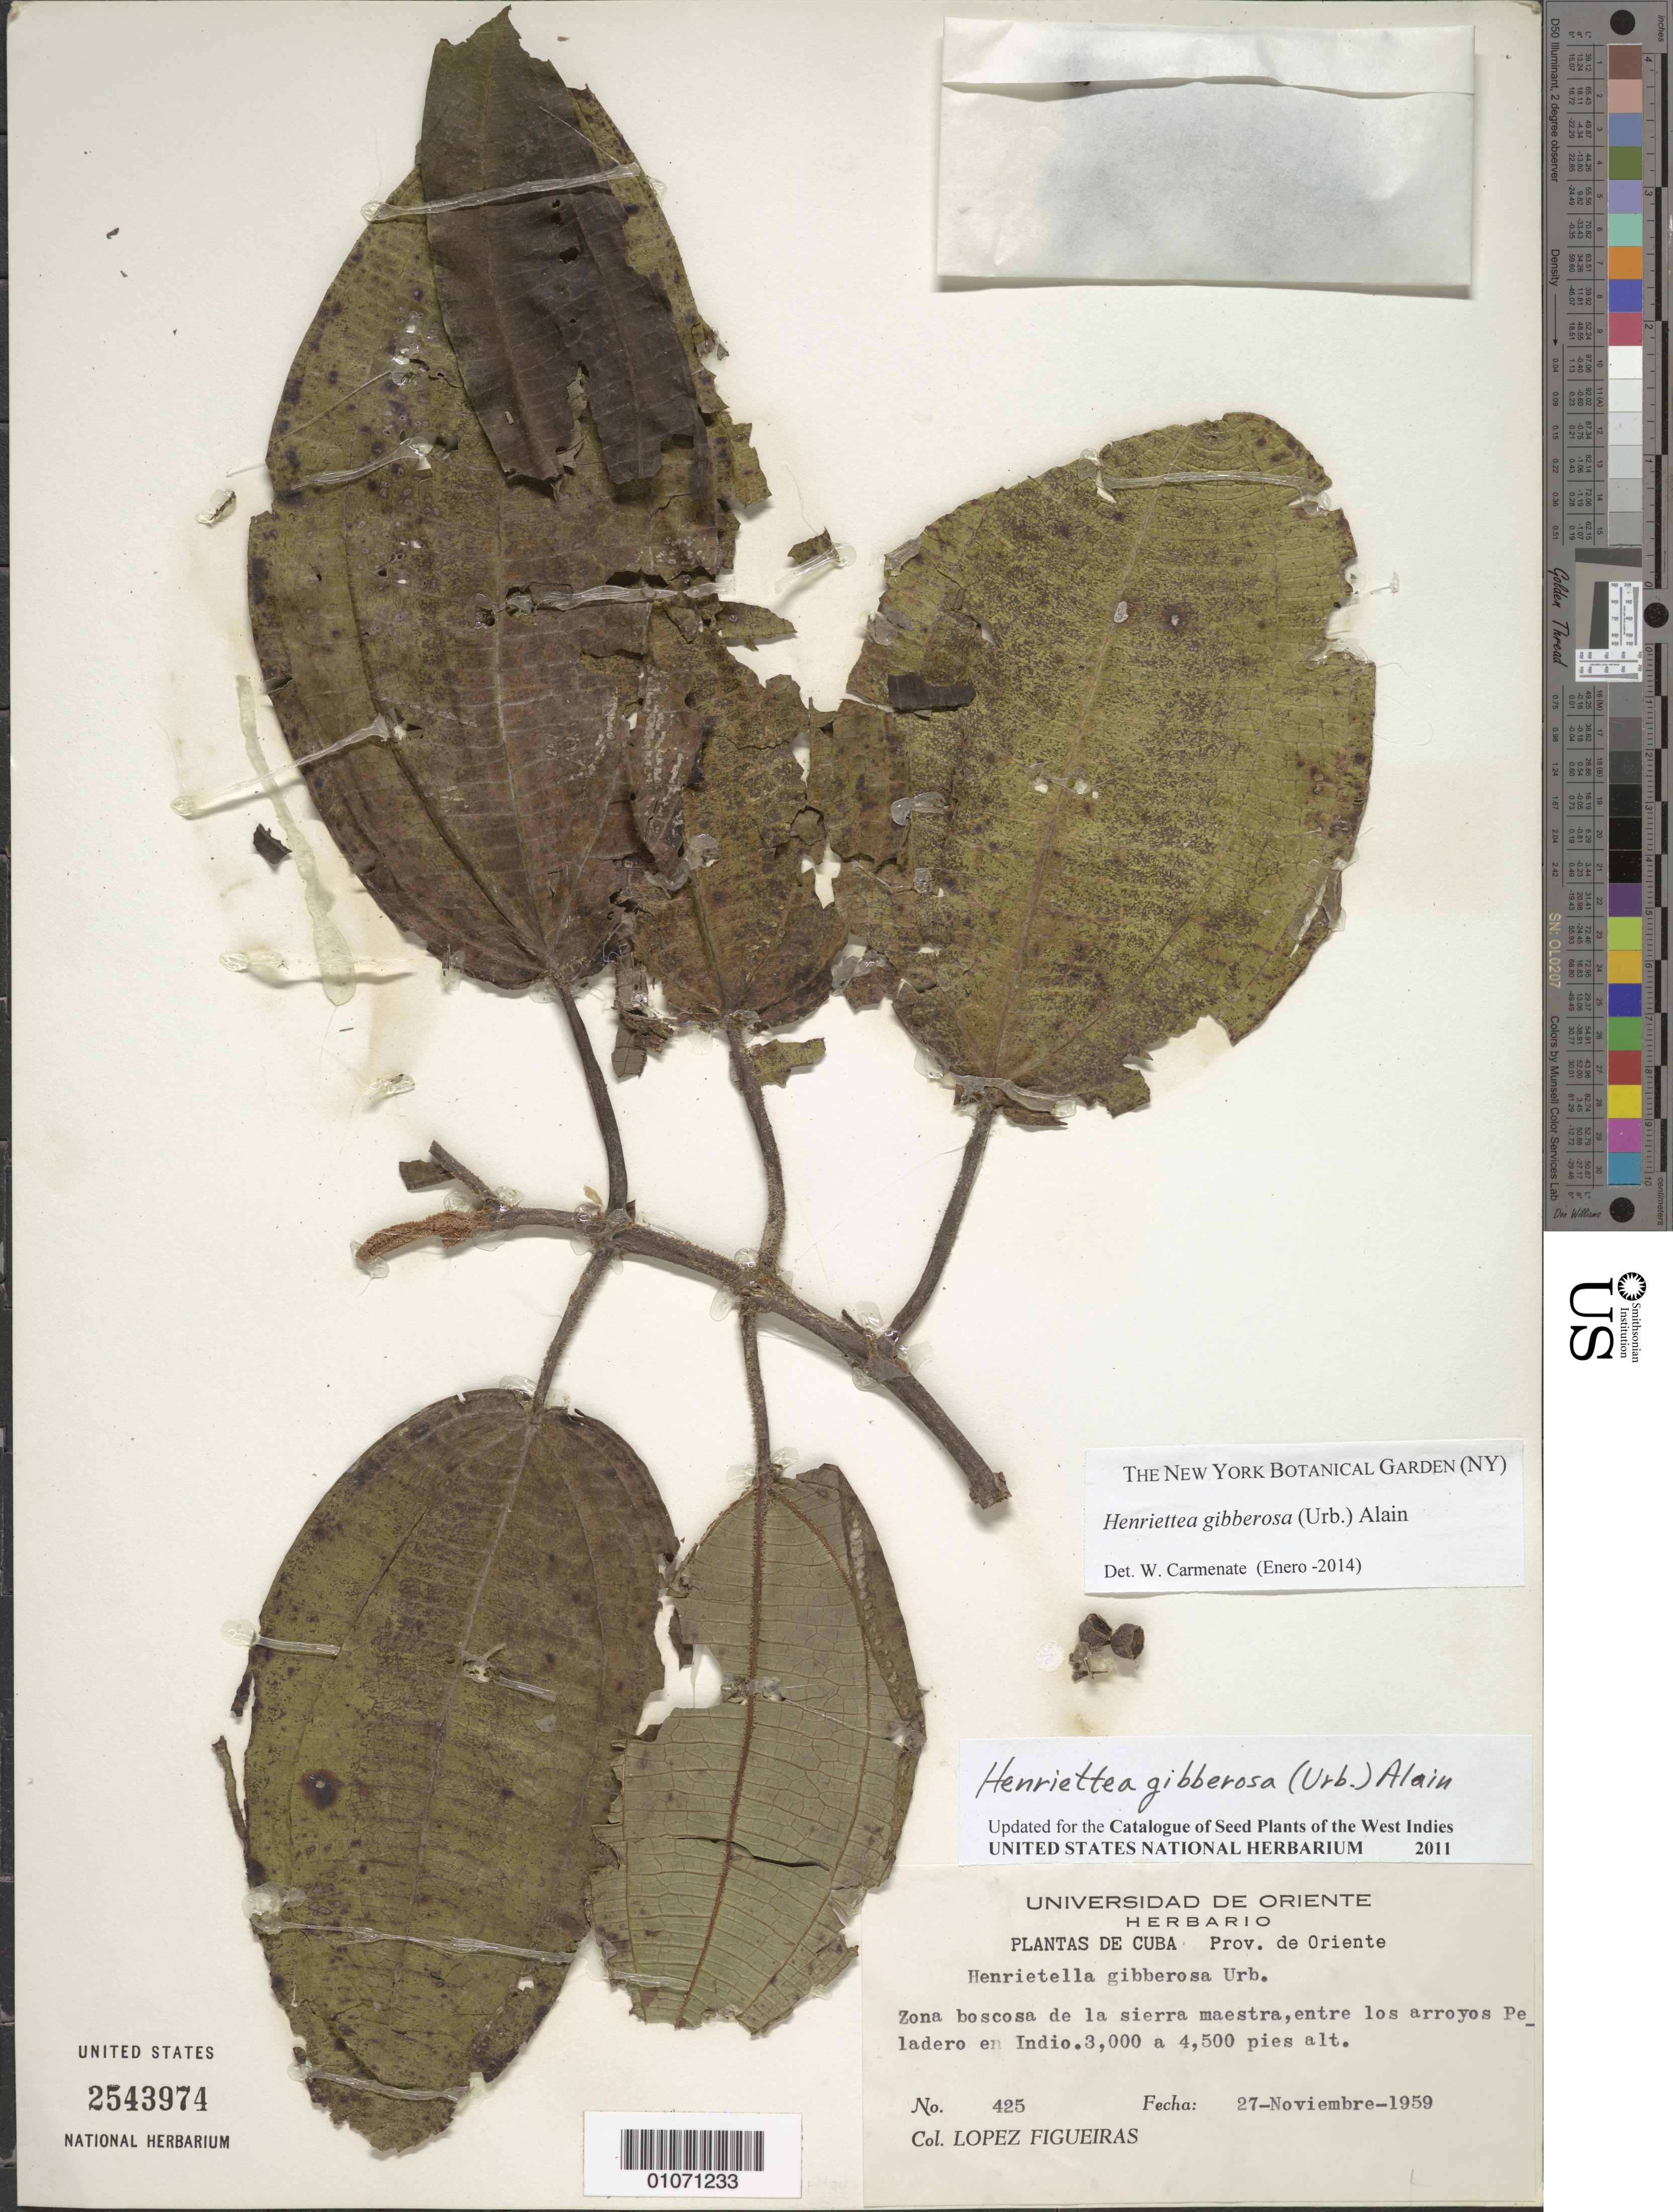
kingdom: Plantae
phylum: Tracheophyta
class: Magnoliopsida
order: Myrtales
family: Melastomataceae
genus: Henriettea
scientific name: Henriettea gibberosa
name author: (Urb.) Alain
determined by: Carmenate, W.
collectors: M. López Figueiras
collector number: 425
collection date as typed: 27 Nov 1959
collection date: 1959-11-27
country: Cuba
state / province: Oriente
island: Cuba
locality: Sierra Maestra, entre los arroyos Pelader en Indio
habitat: Zona boscosa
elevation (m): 914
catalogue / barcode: US 2543974